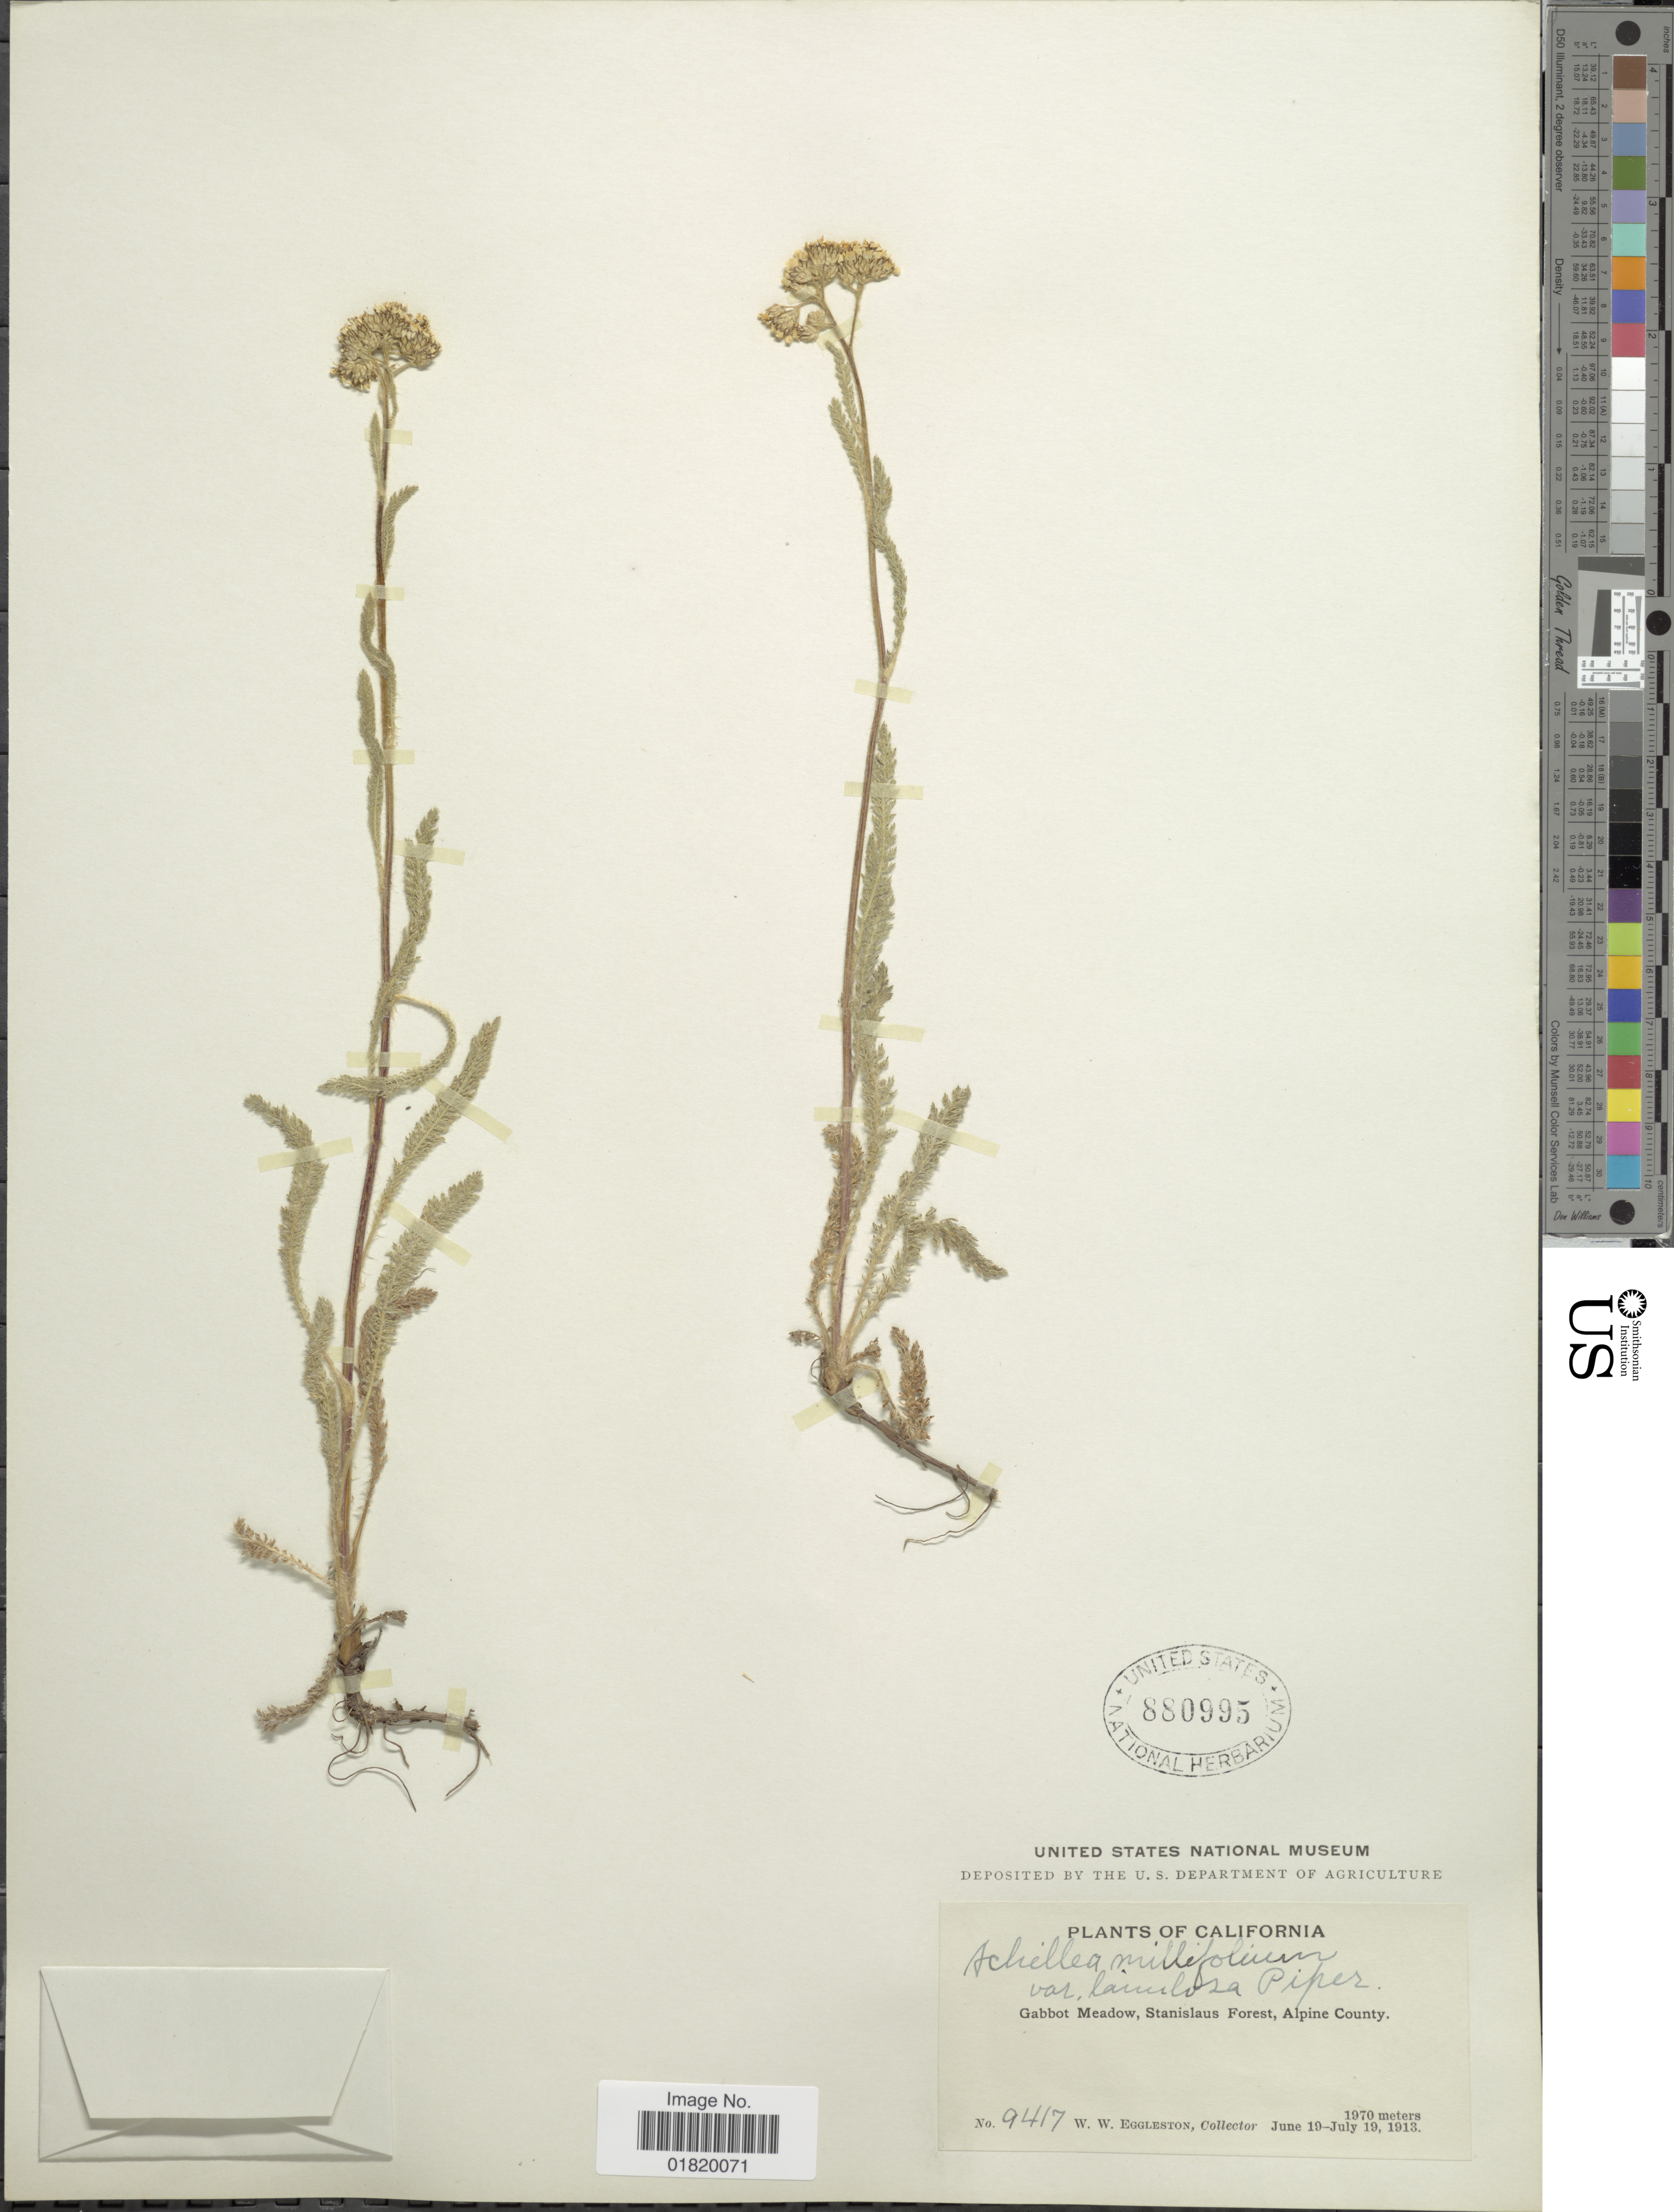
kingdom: Plantae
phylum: Tracheophyta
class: Magnoliopsida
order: Asterales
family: Asteraceae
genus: Achillea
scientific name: Achillea lanulosa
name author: Nutt.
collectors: W. W. Eggleston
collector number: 9417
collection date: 1913-06-19/1913-07-19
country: United States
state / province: California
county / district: Alpine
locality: Gabbot Meadow, Stanislaus Forest, Alpine County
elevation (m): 1970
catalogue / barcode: US 880995